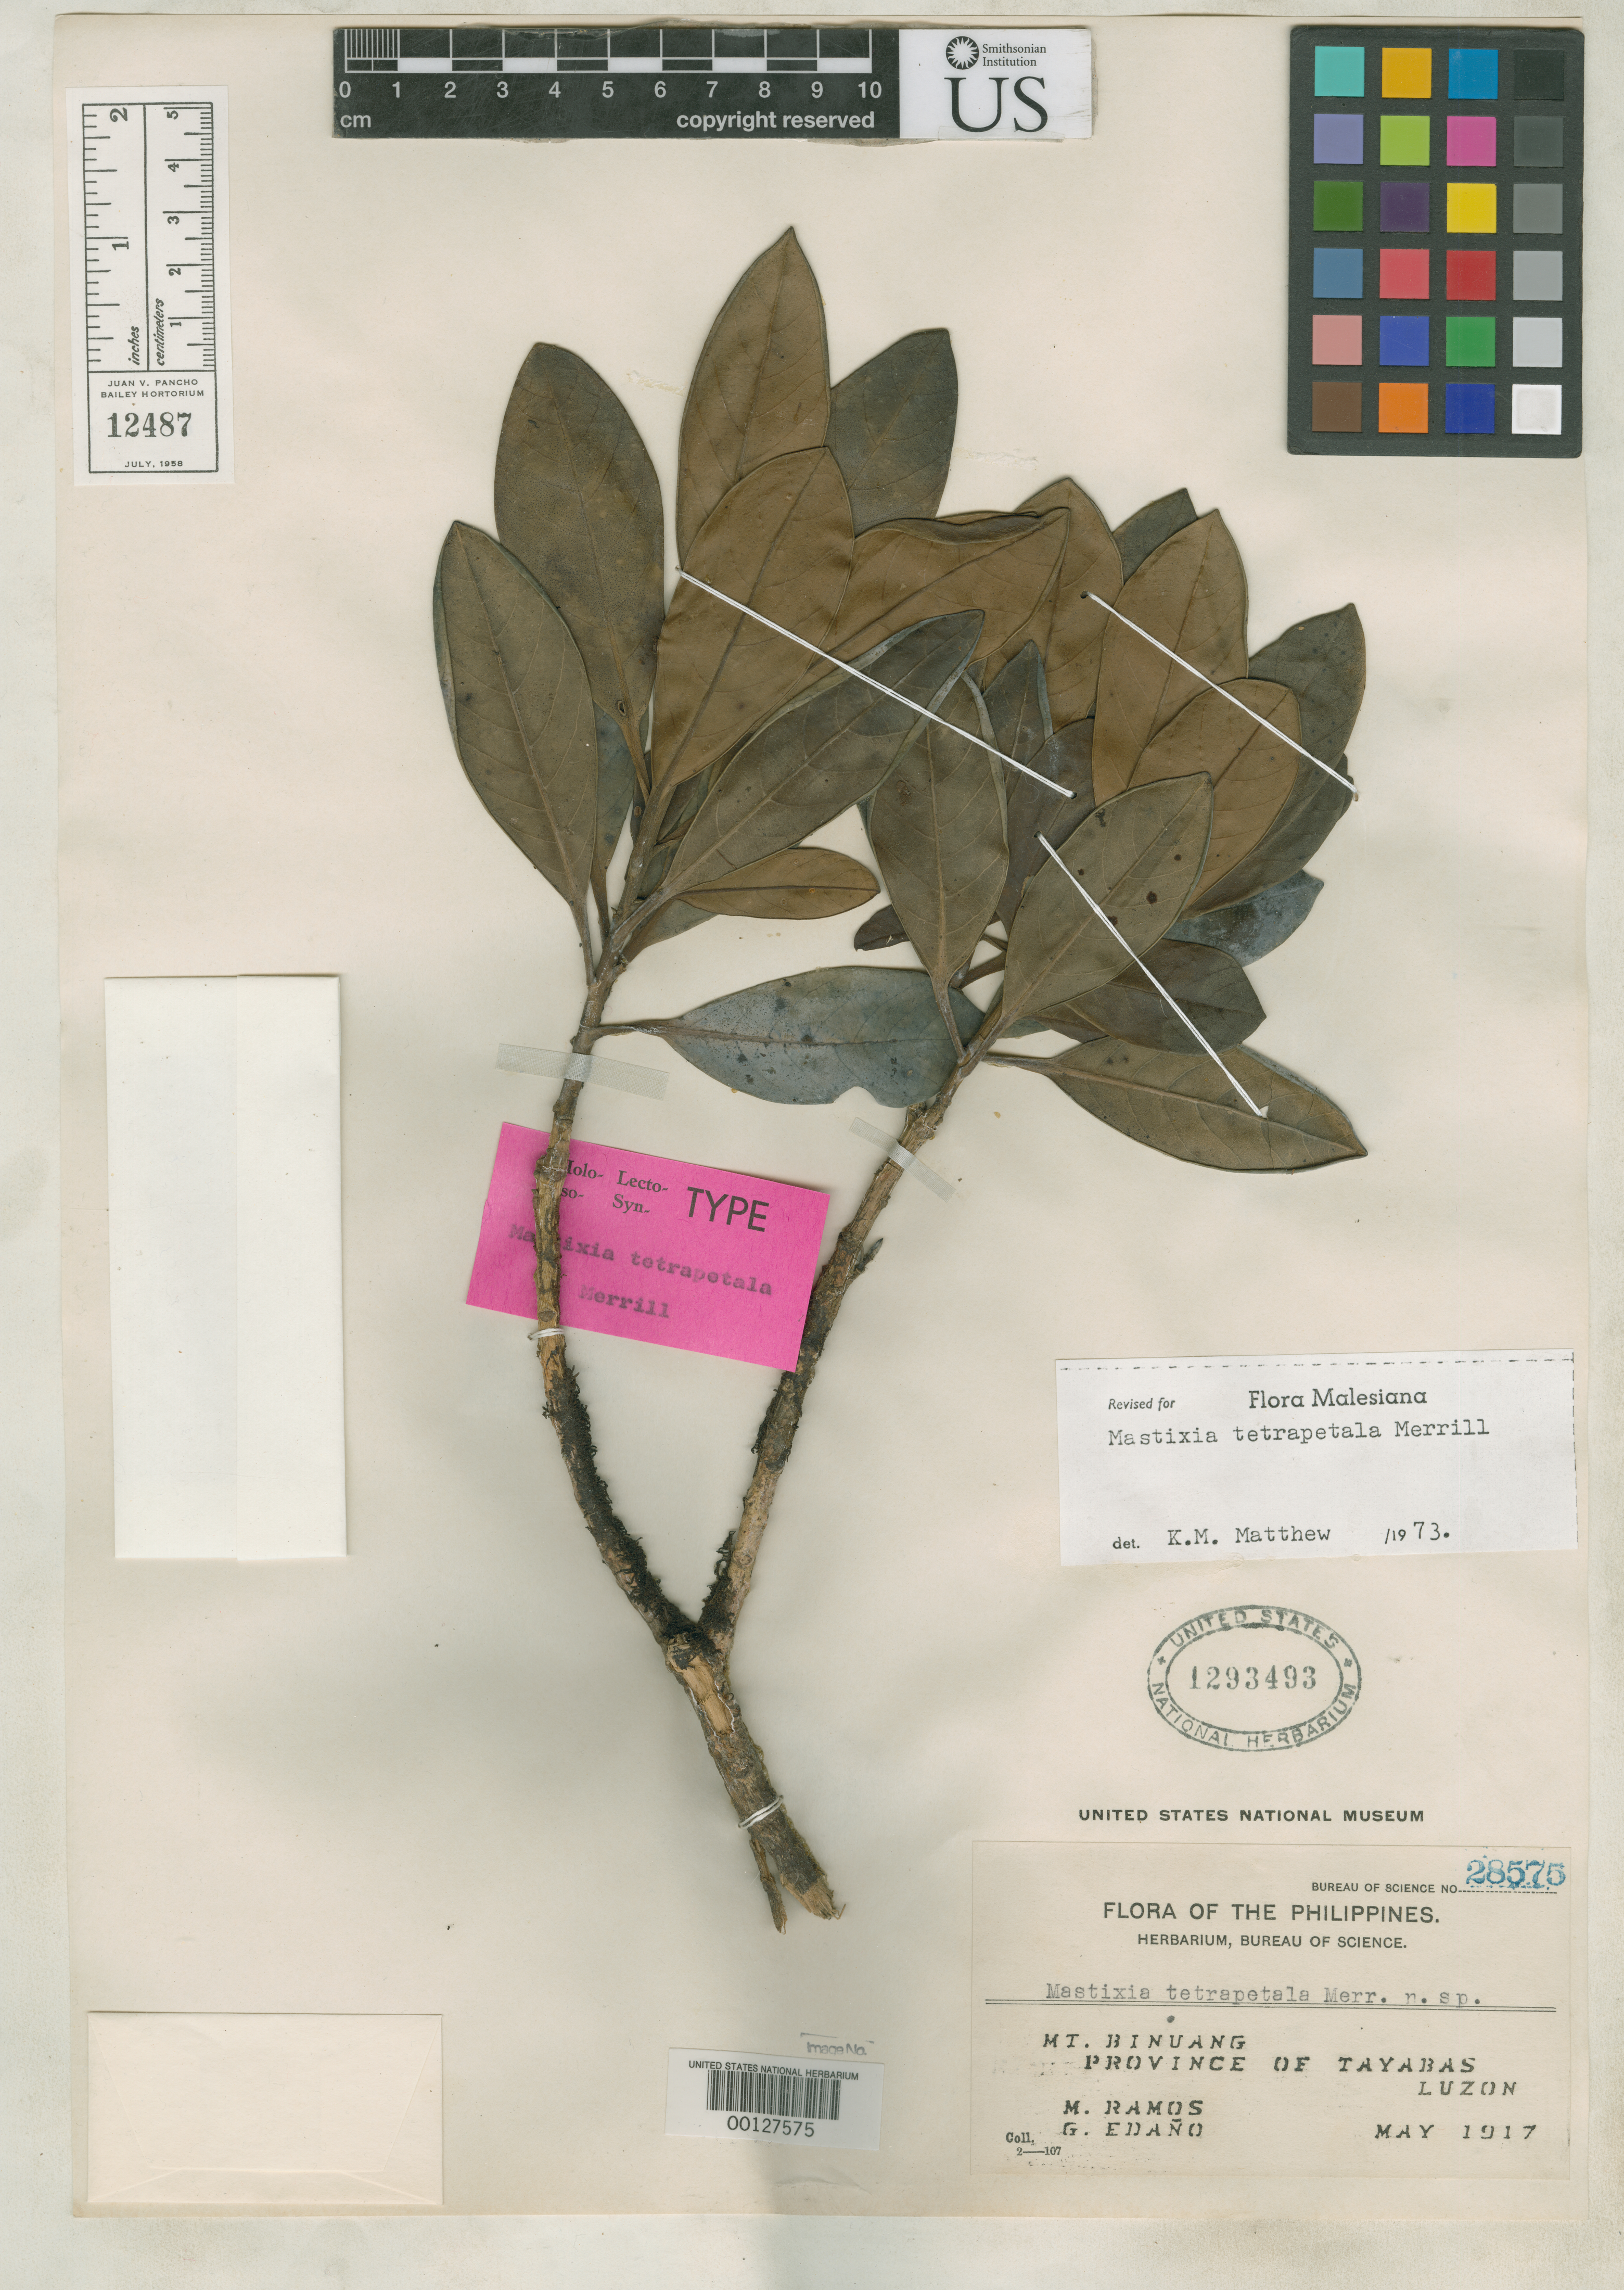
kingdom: Plantae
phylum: Tracheophyta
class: Magnoliopsida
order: Cornales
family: Nyssaceae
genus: Mastixia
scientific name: Mastixia tetrapetala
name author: Merr.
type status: Isotype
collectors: M. Ramos & G. E. Edaño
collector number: Bur. Sci. 28575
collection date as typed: May 1917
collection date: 1917-05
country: Philippines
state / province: Calabarzon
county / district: Quezon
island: Luzon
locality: Mt. Binuang.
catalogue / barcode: US 1293493